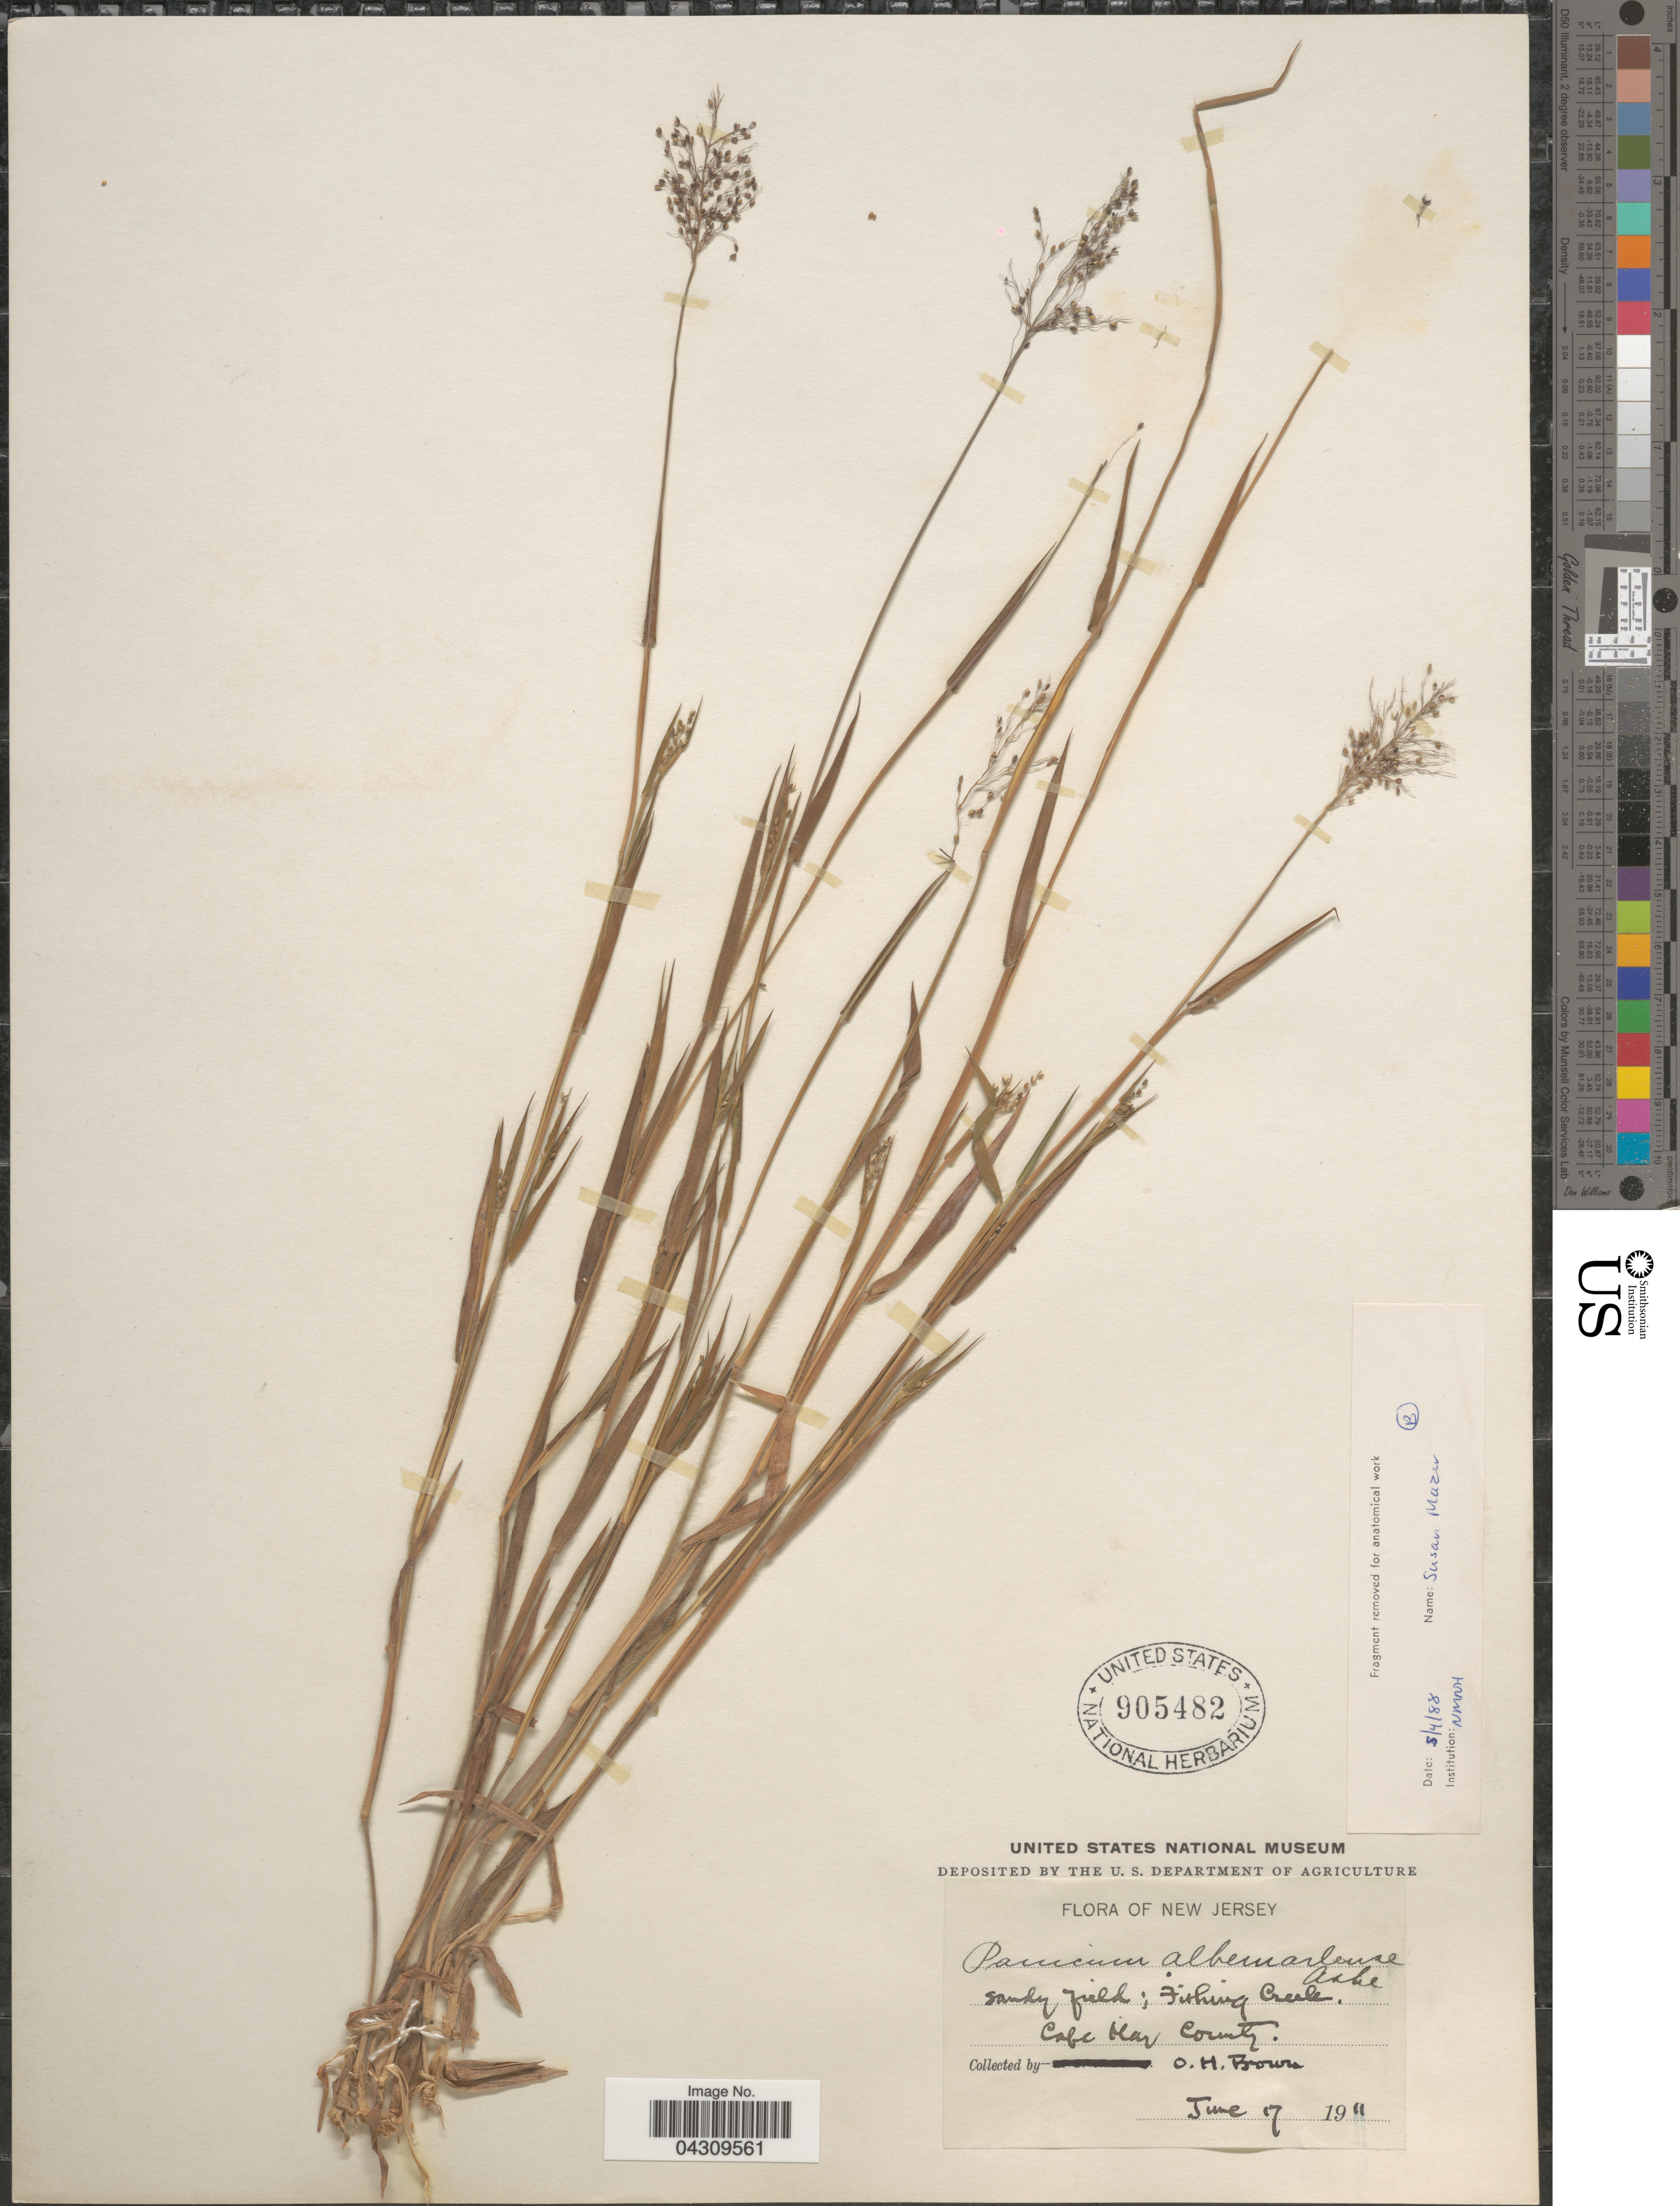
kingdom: Plantae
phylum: Tracheophyta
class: Liliopsida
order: Poales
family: Poaceae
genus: Dichanthelium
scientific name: Dichanthelium acuminatum var. acuminatum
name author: (Sw.) Gould & C.A. Clark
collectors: O. Brown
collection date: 1911-06-17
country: United States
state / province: New Jersey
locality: Sandy field; Fishing Creek. Cape May County.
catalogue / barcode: US 905482